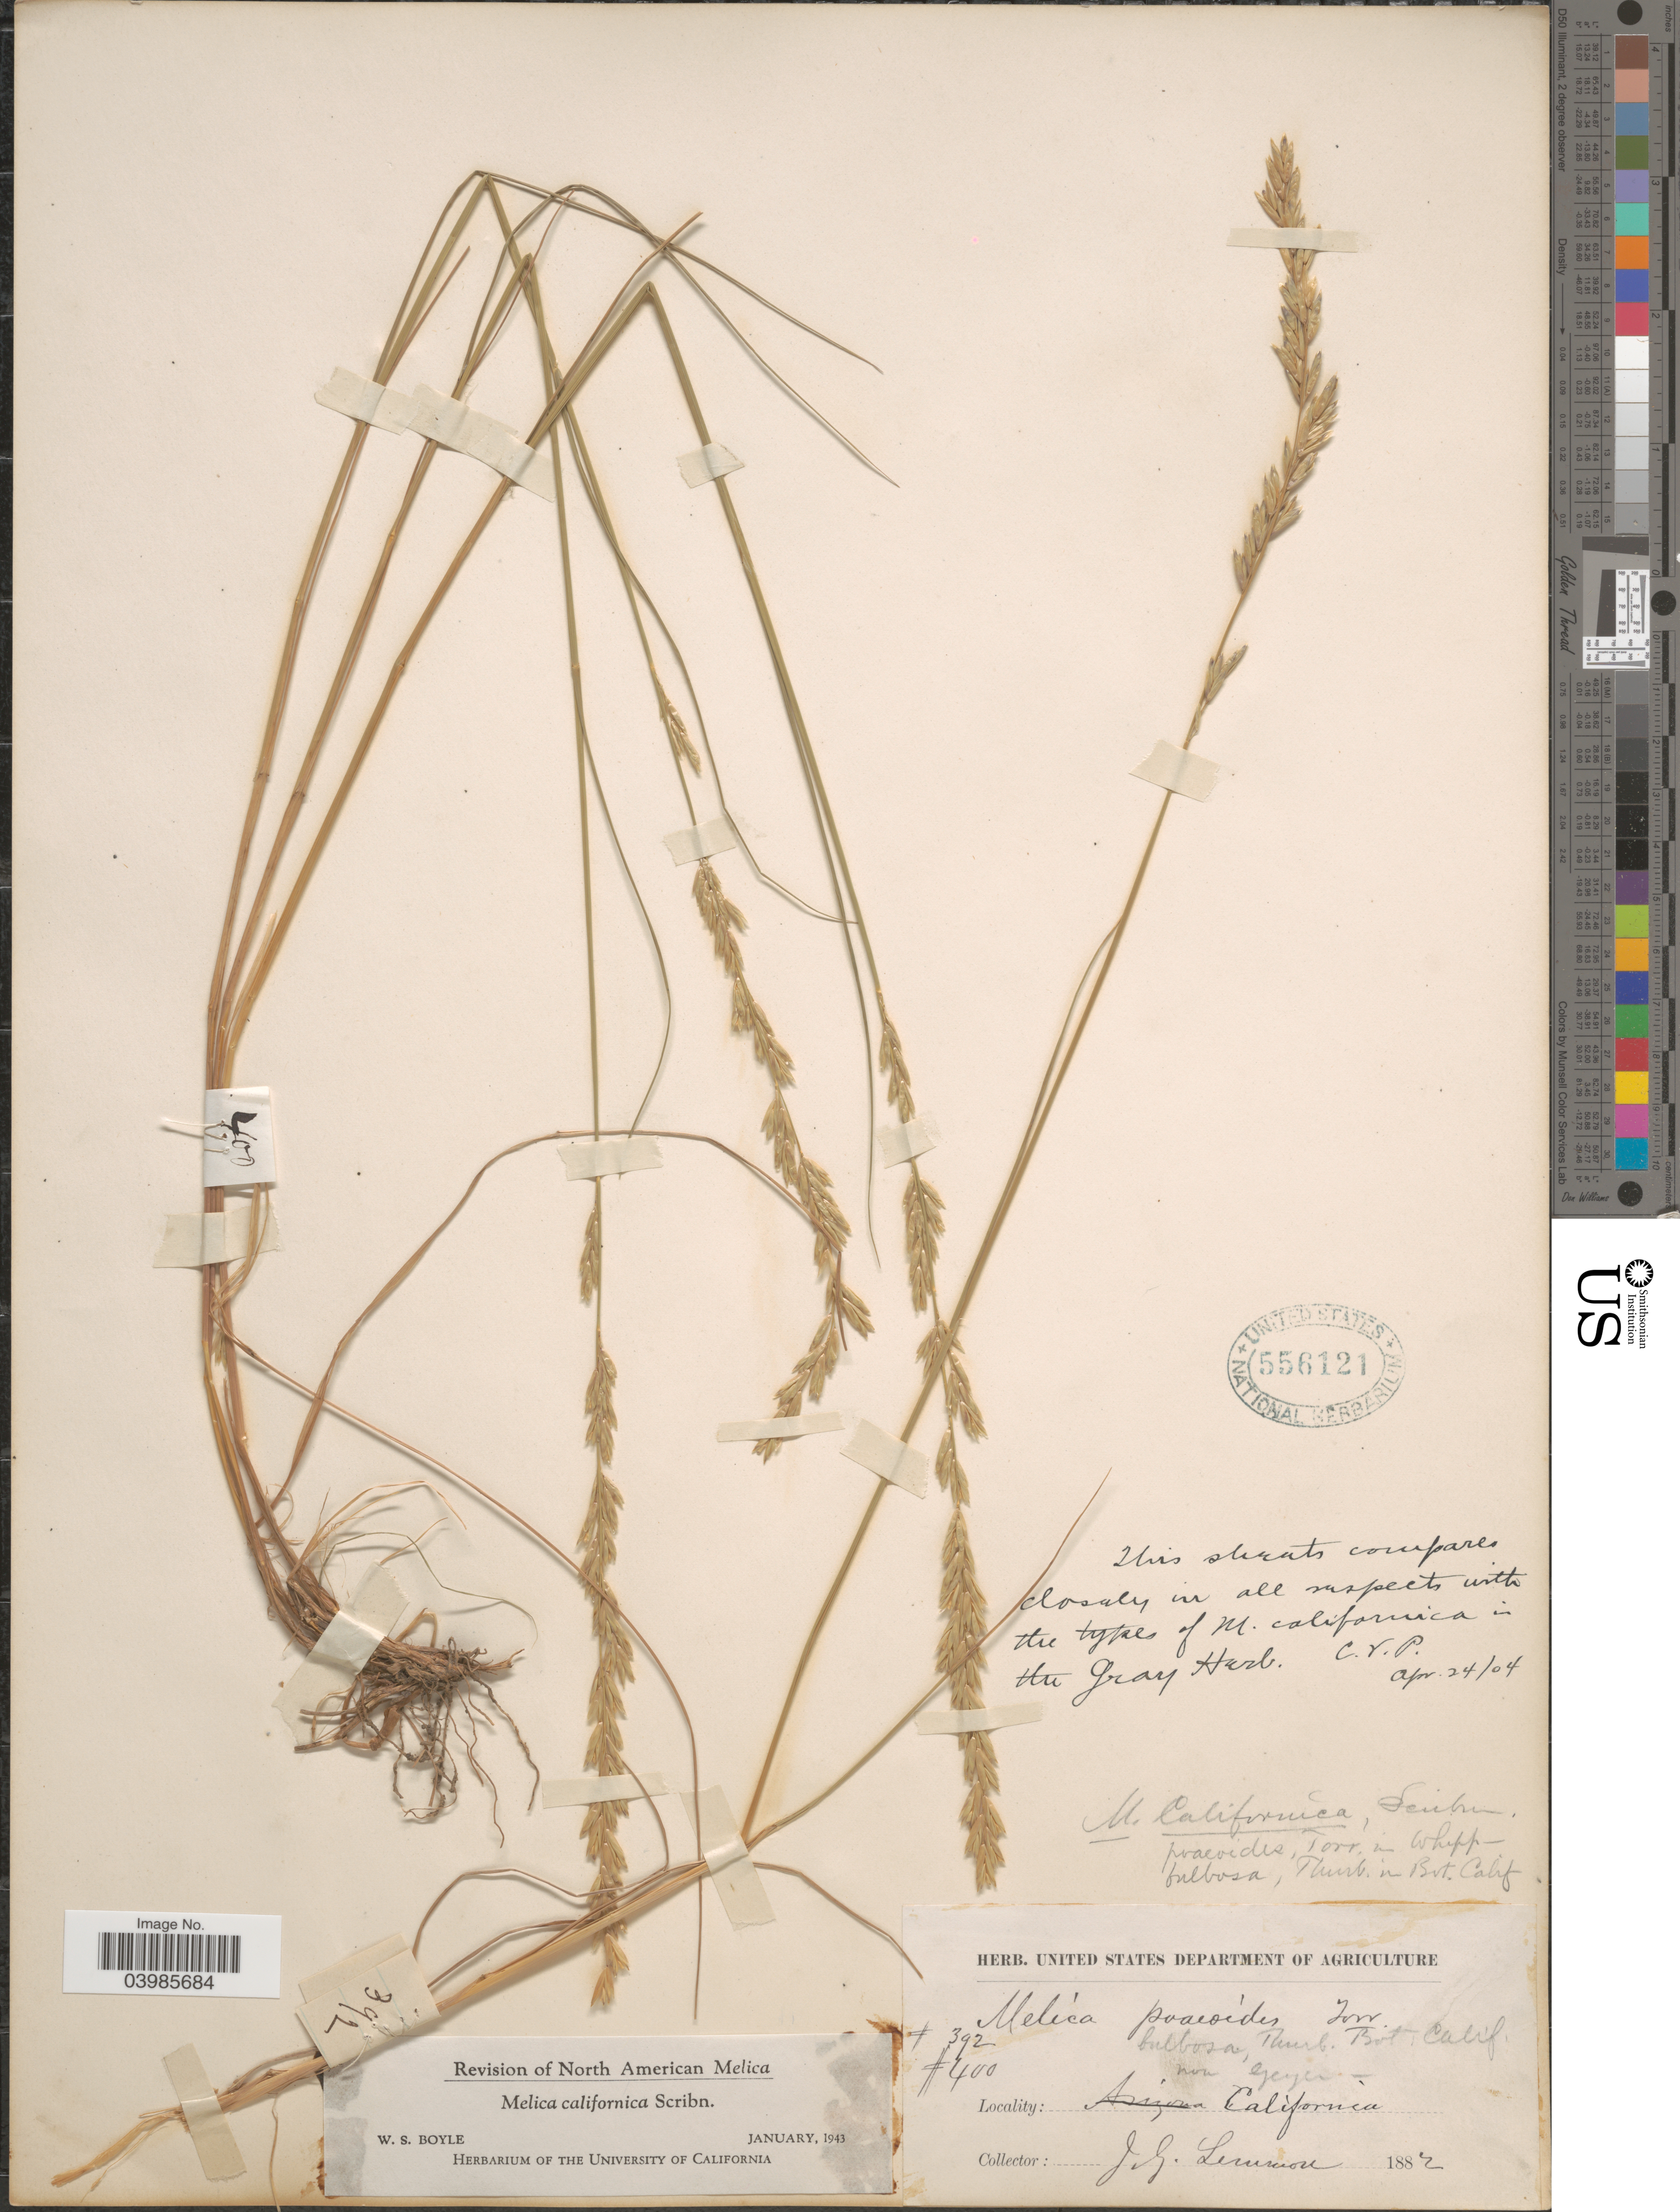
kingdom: Plantae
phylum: Tracheophyta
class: Liliopsida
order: Poales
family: Poaceae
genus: Melica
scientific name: Melica californica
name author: Scribn.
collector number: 400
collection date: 1882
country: United States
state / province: California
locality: Bulbosa, Thurb. Bot. Calif.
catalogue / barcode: US 556121-2